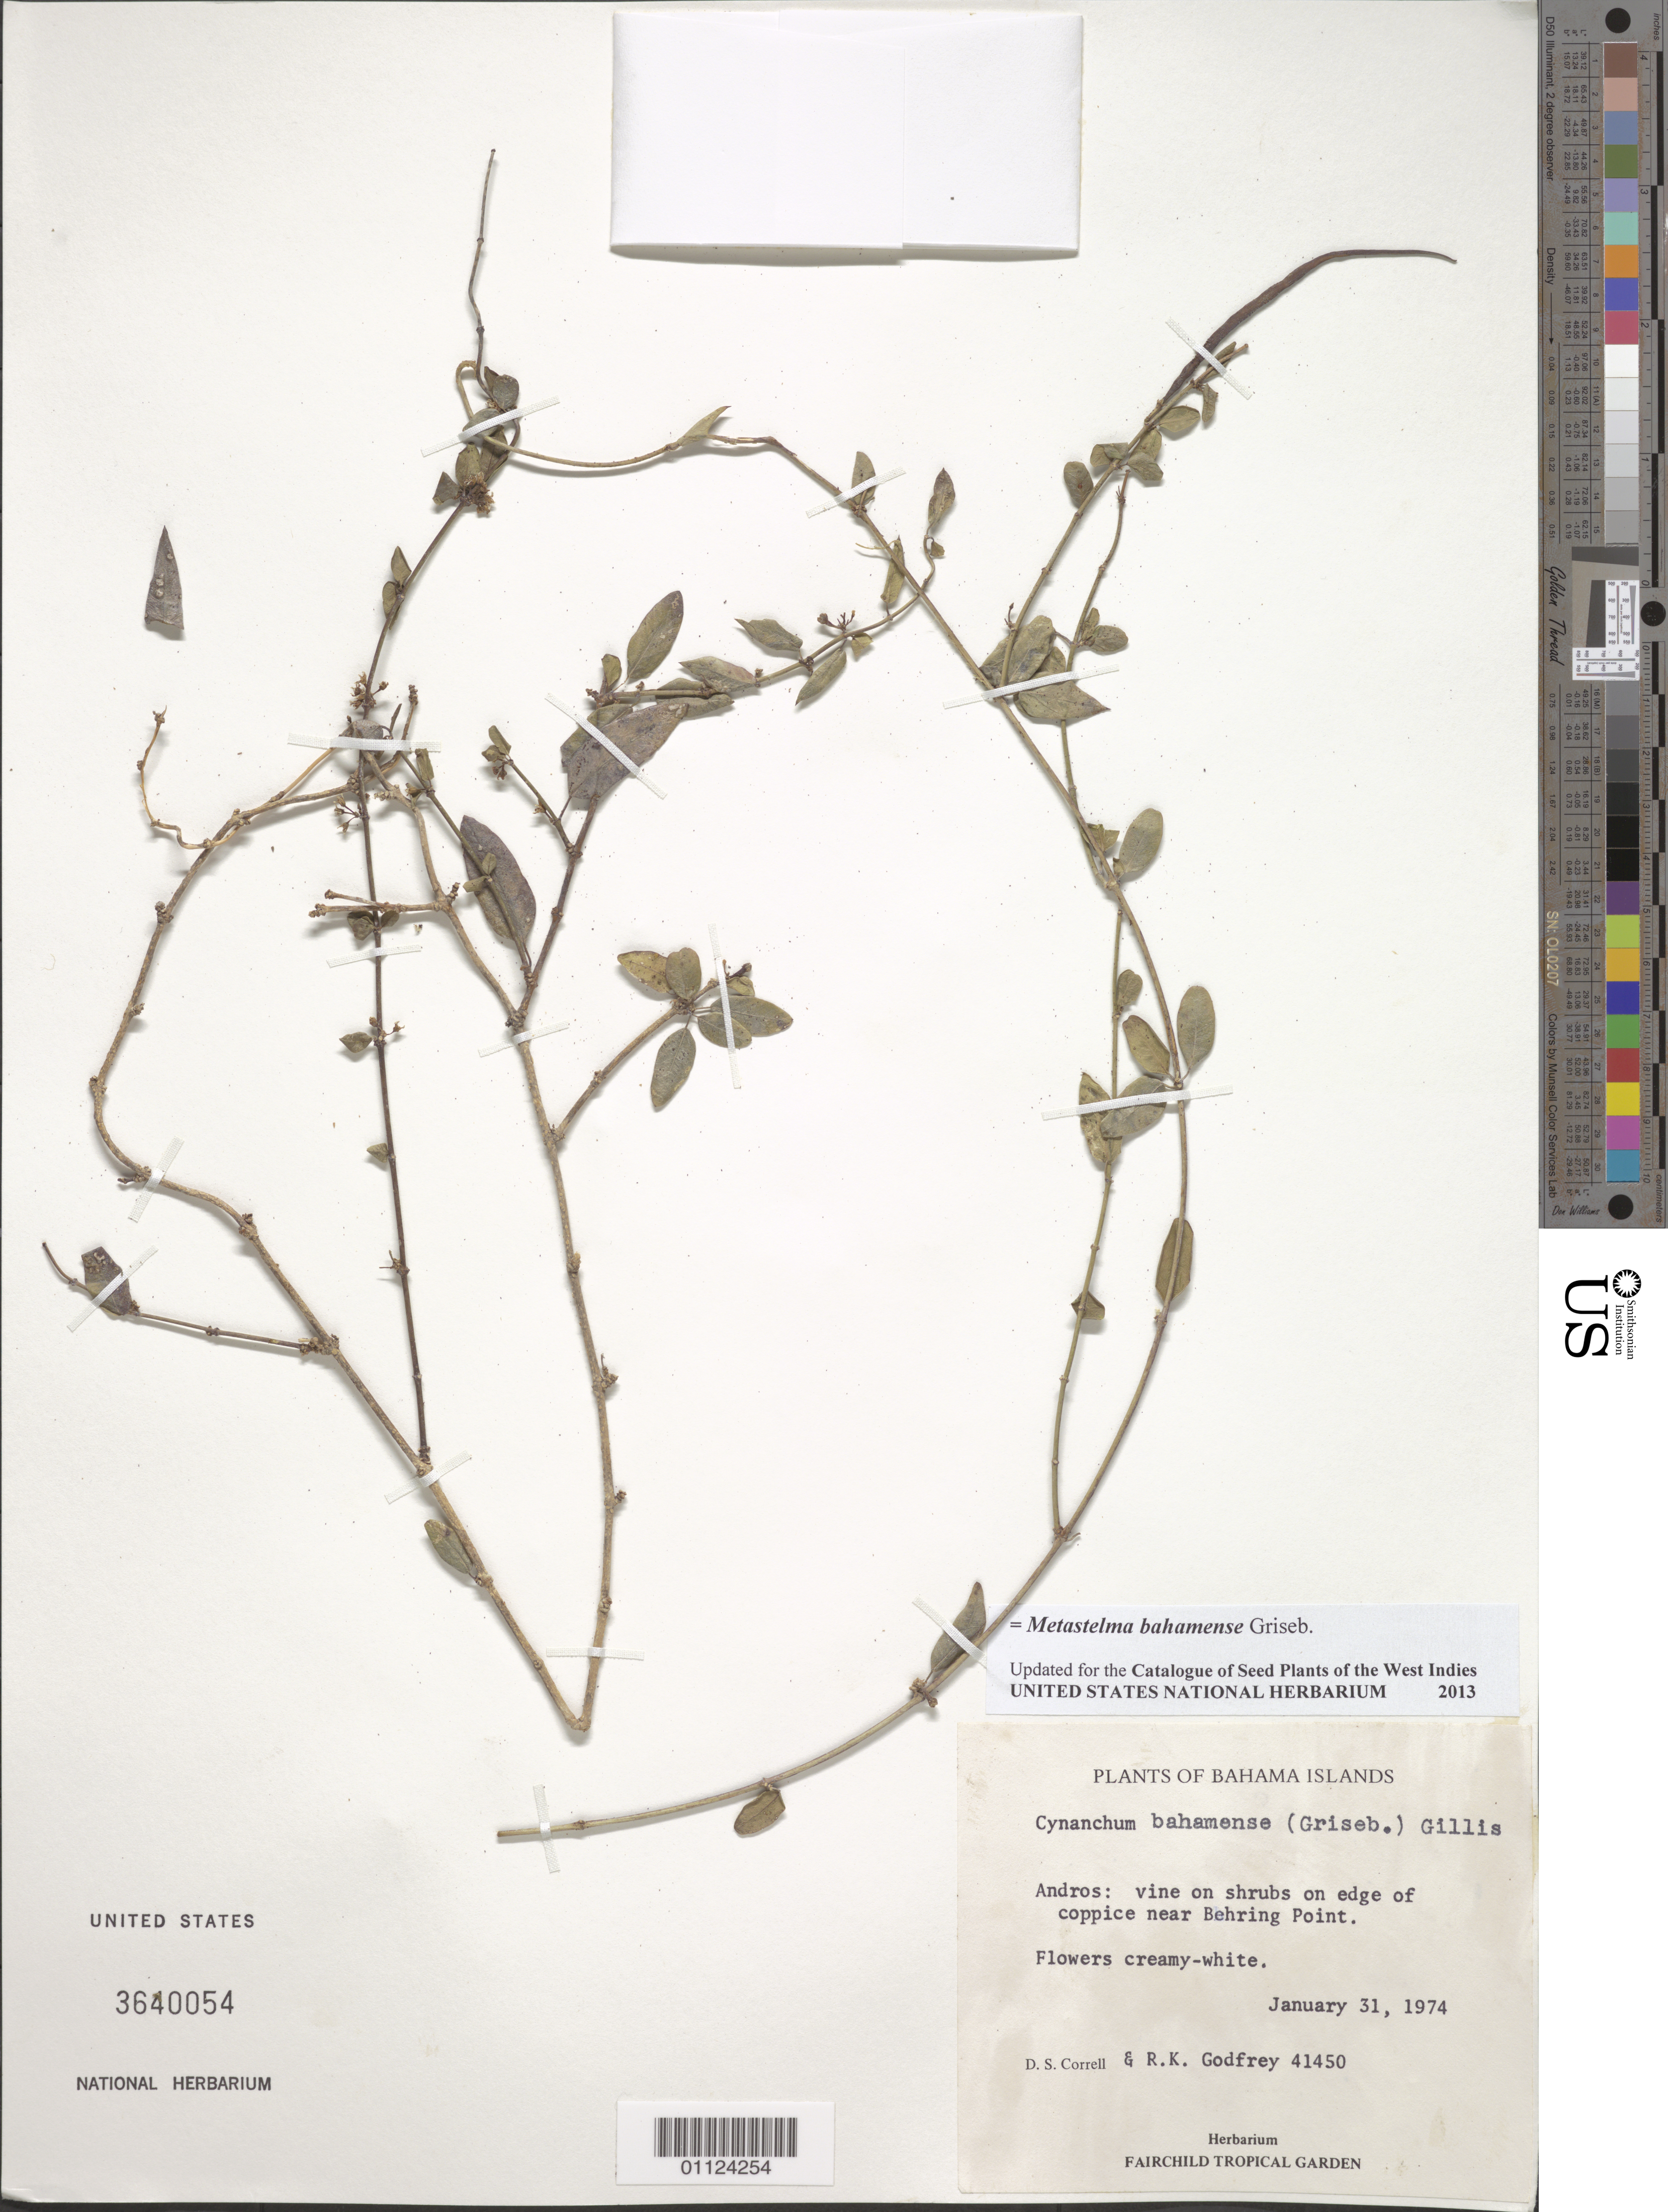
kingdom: Plantae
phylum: Tracheophyta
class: Magnoliopsida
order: Gentianales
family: Apocynaceae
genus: Metastelma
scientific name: Metastelma bahamense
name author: Griseb.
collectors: D. S. Correll & R. K. Godfrey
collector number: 41450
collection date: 1974-01-31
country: Bahamas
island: Andros I.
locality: Behring Point vicinity.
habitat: On edge of coppice.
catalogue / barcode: US 3640054